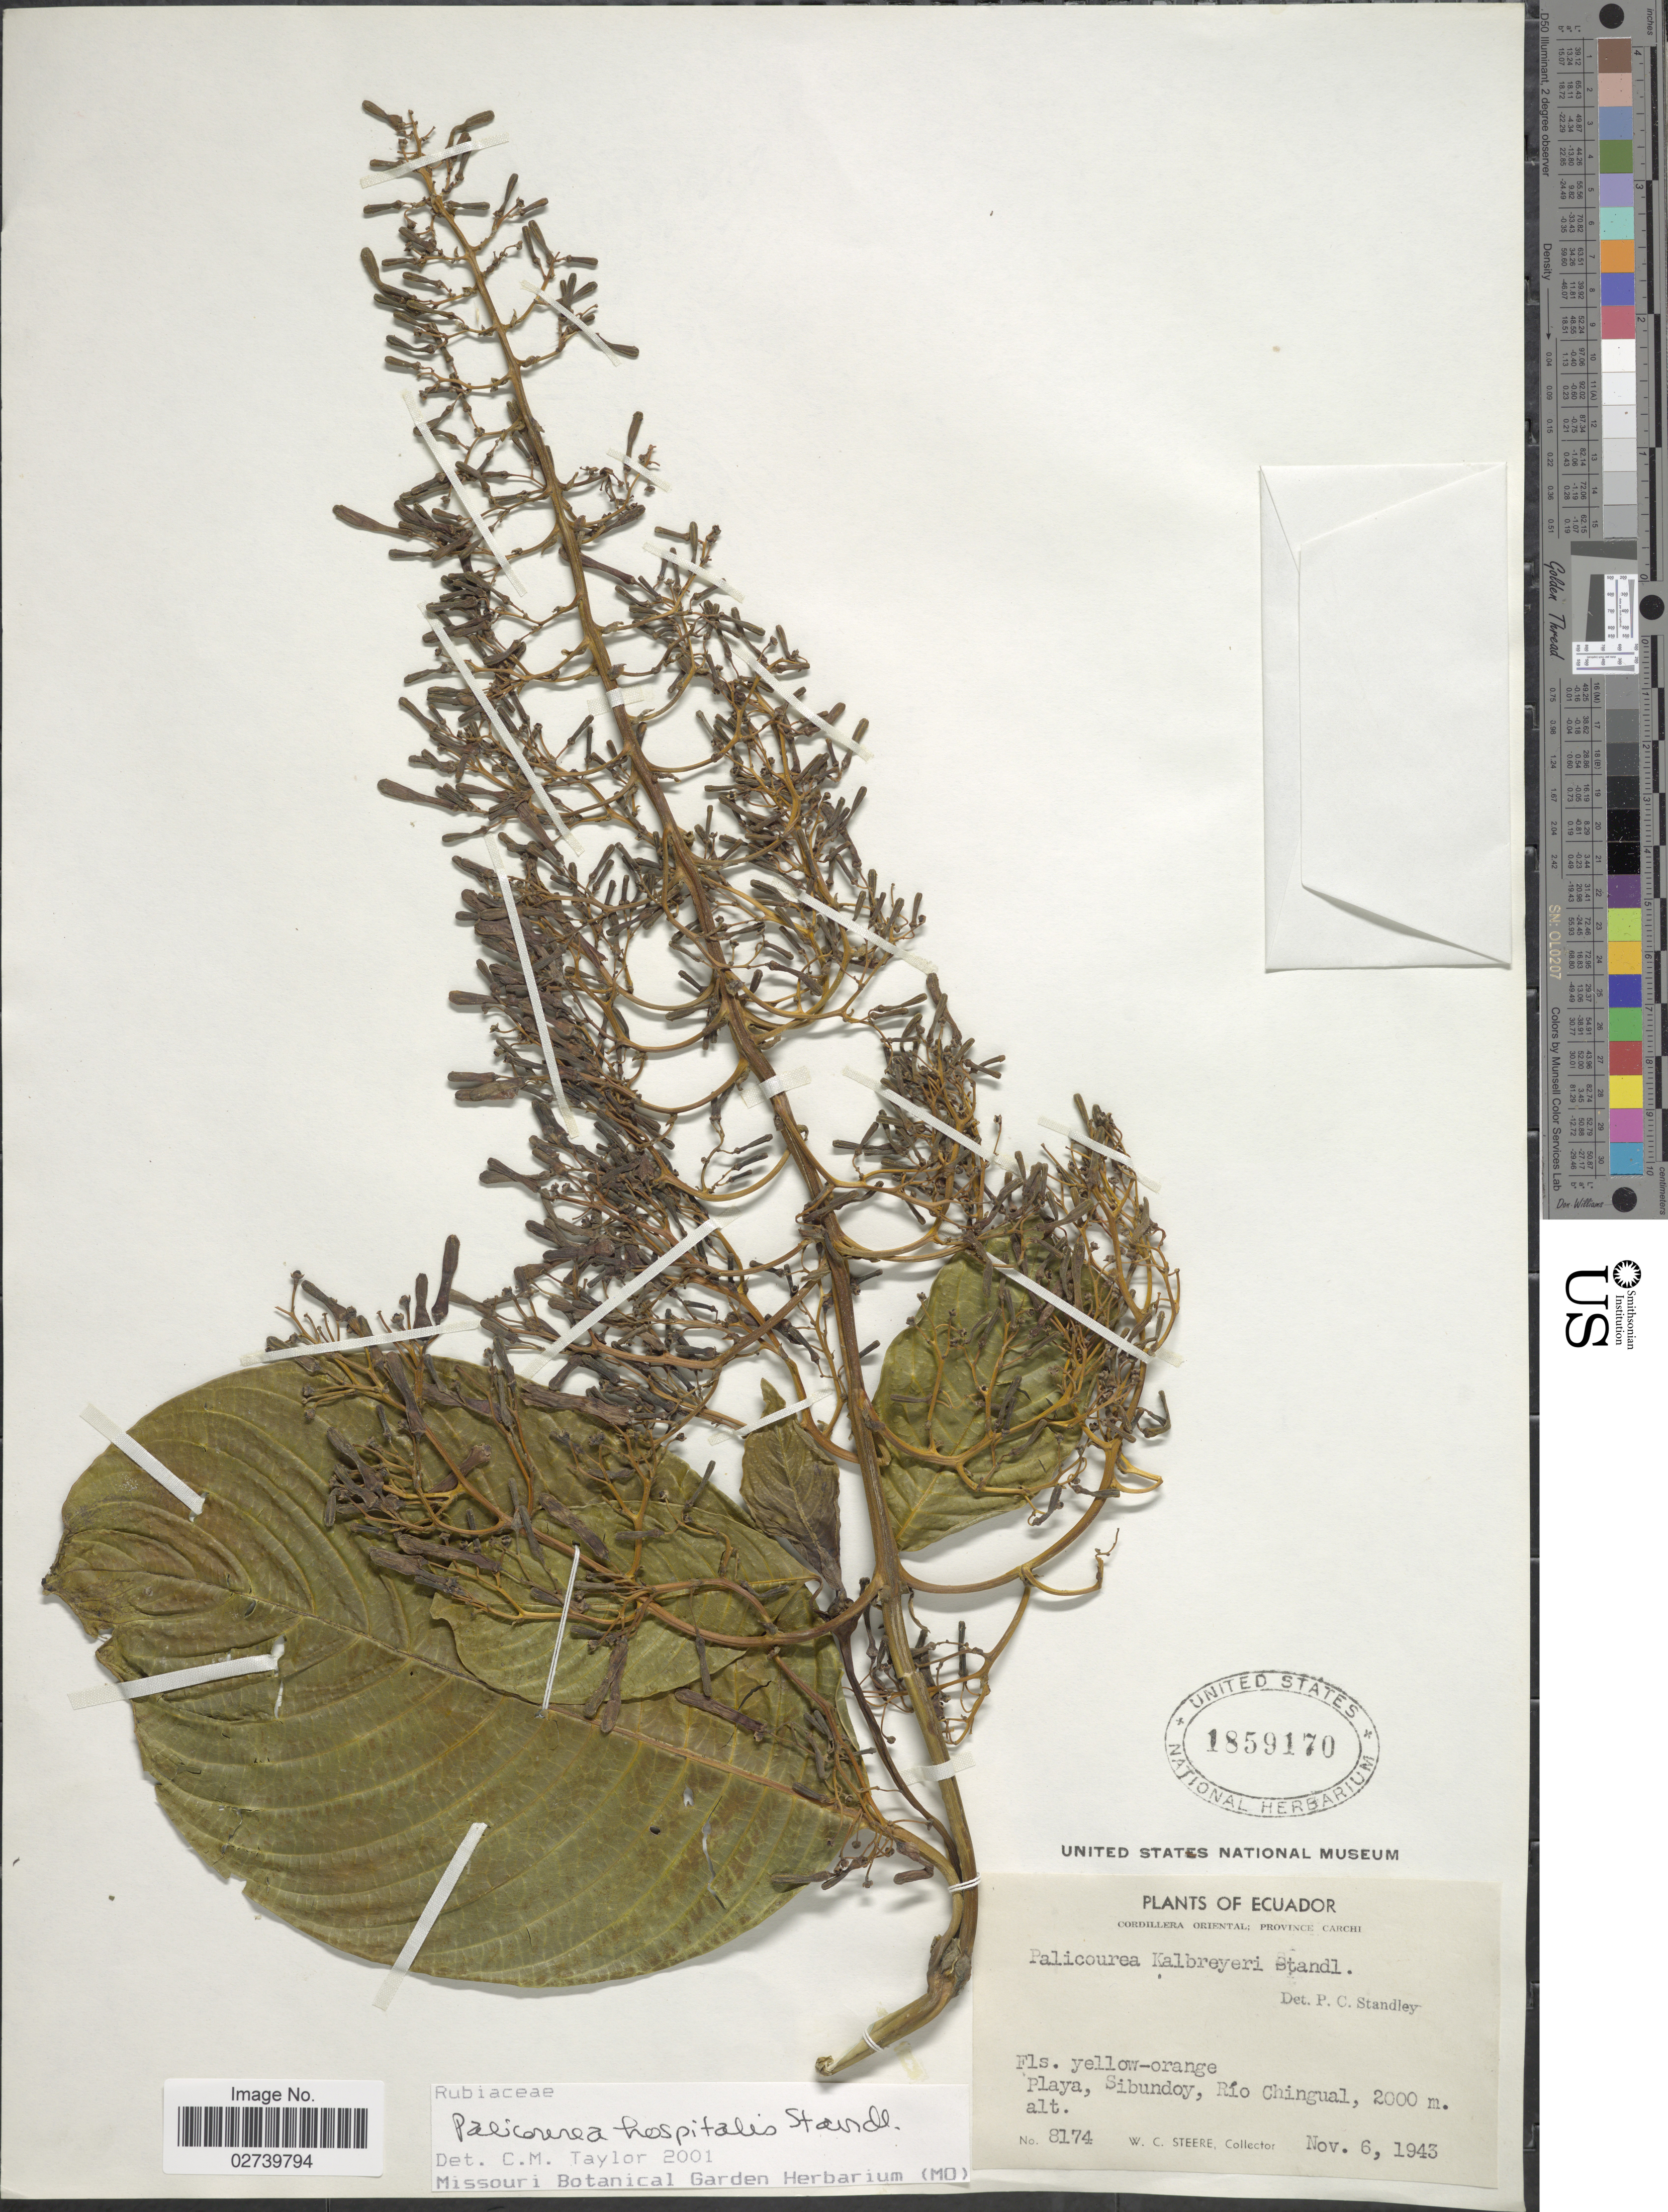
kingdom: Plantae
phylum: Tracheophyta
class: Magnoliopsida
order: Gentianales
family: Rubiaceae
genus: Palicourea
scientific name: Palicourea hospitalis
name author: Standl.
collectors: W. C. Steere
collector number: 8174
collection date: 1943-11-06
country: Ecuador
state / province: Carchi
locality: Cordillera Oriental. Playa, Sibundoy, Río Chingual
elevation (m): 2000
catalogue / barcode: US 1859170